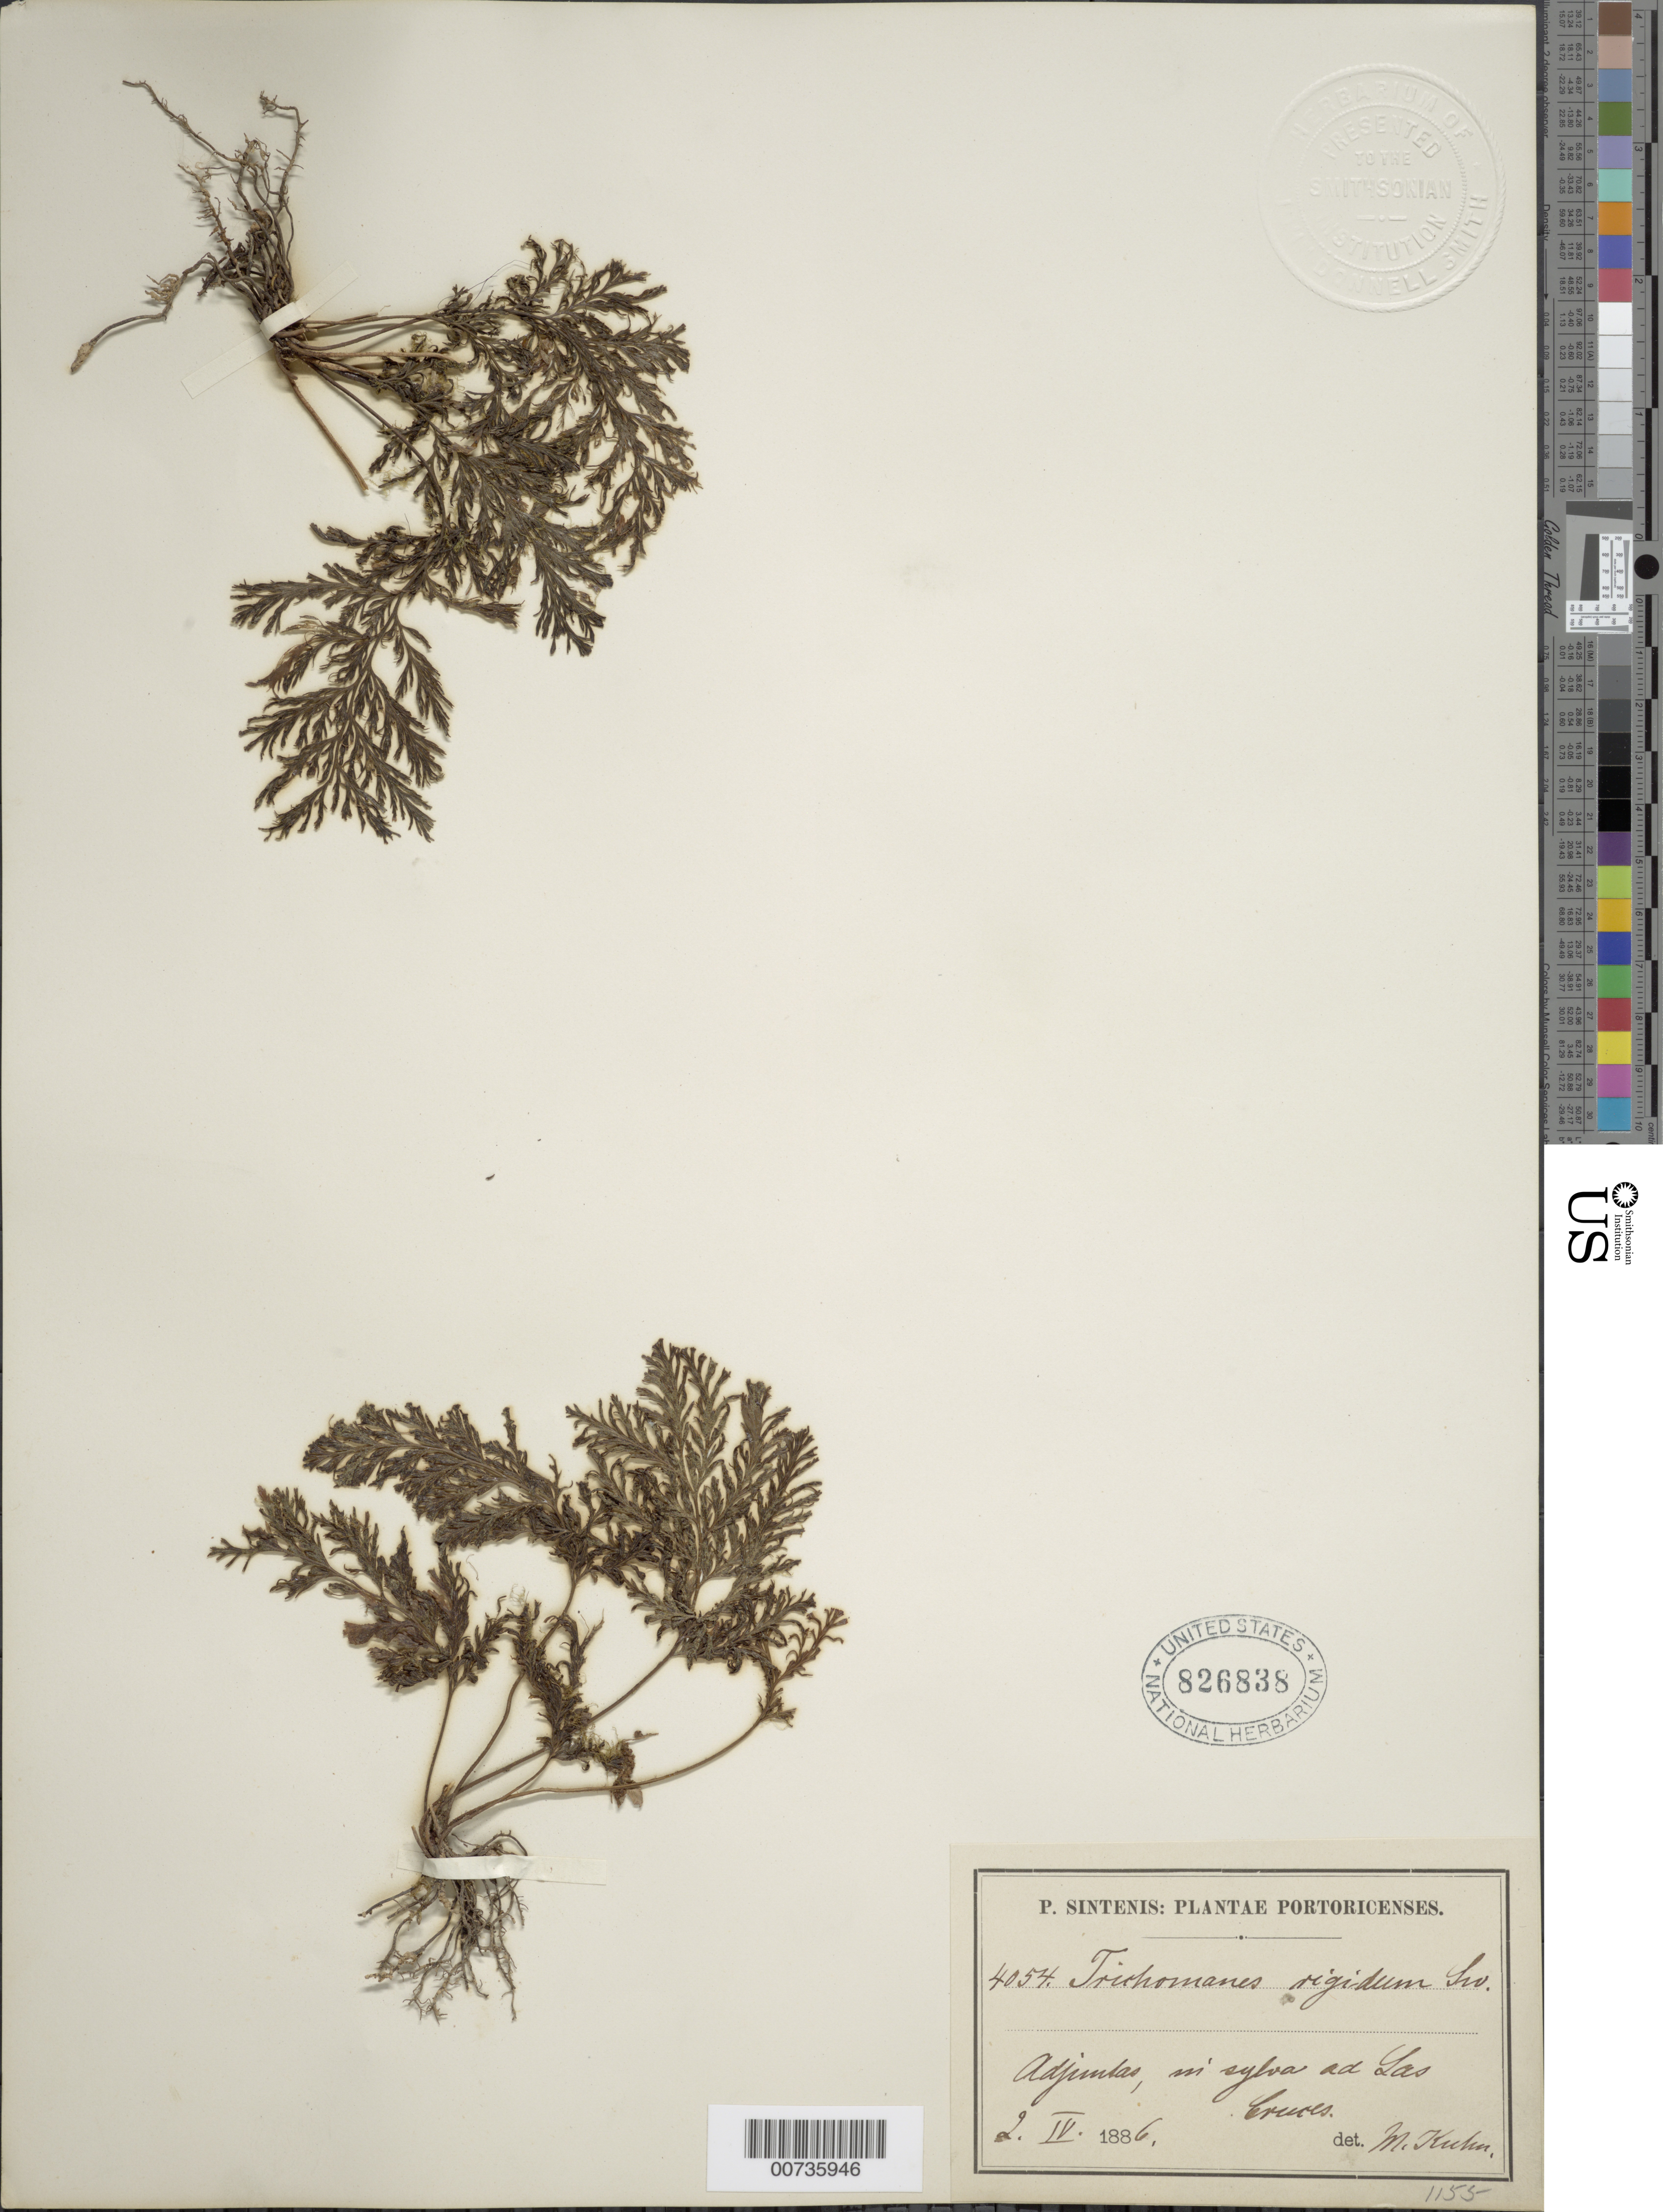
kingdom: Plantae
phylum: Tracheophyta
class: Polypodiopsida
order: Hymenophyllales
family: Hymenophyllaceae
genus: Abrodictyum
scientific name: Abrodictyum rigidum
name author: (Sw.) Ebihara & Dubuisson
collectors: P. Sintenis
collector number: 4054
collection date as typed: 02 Apr 1886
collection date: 1886-04-02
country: Puerto Rico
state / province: Adjuntas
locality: Adjuntas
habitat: In sylva ad Las Cruces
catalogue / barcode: US 826838